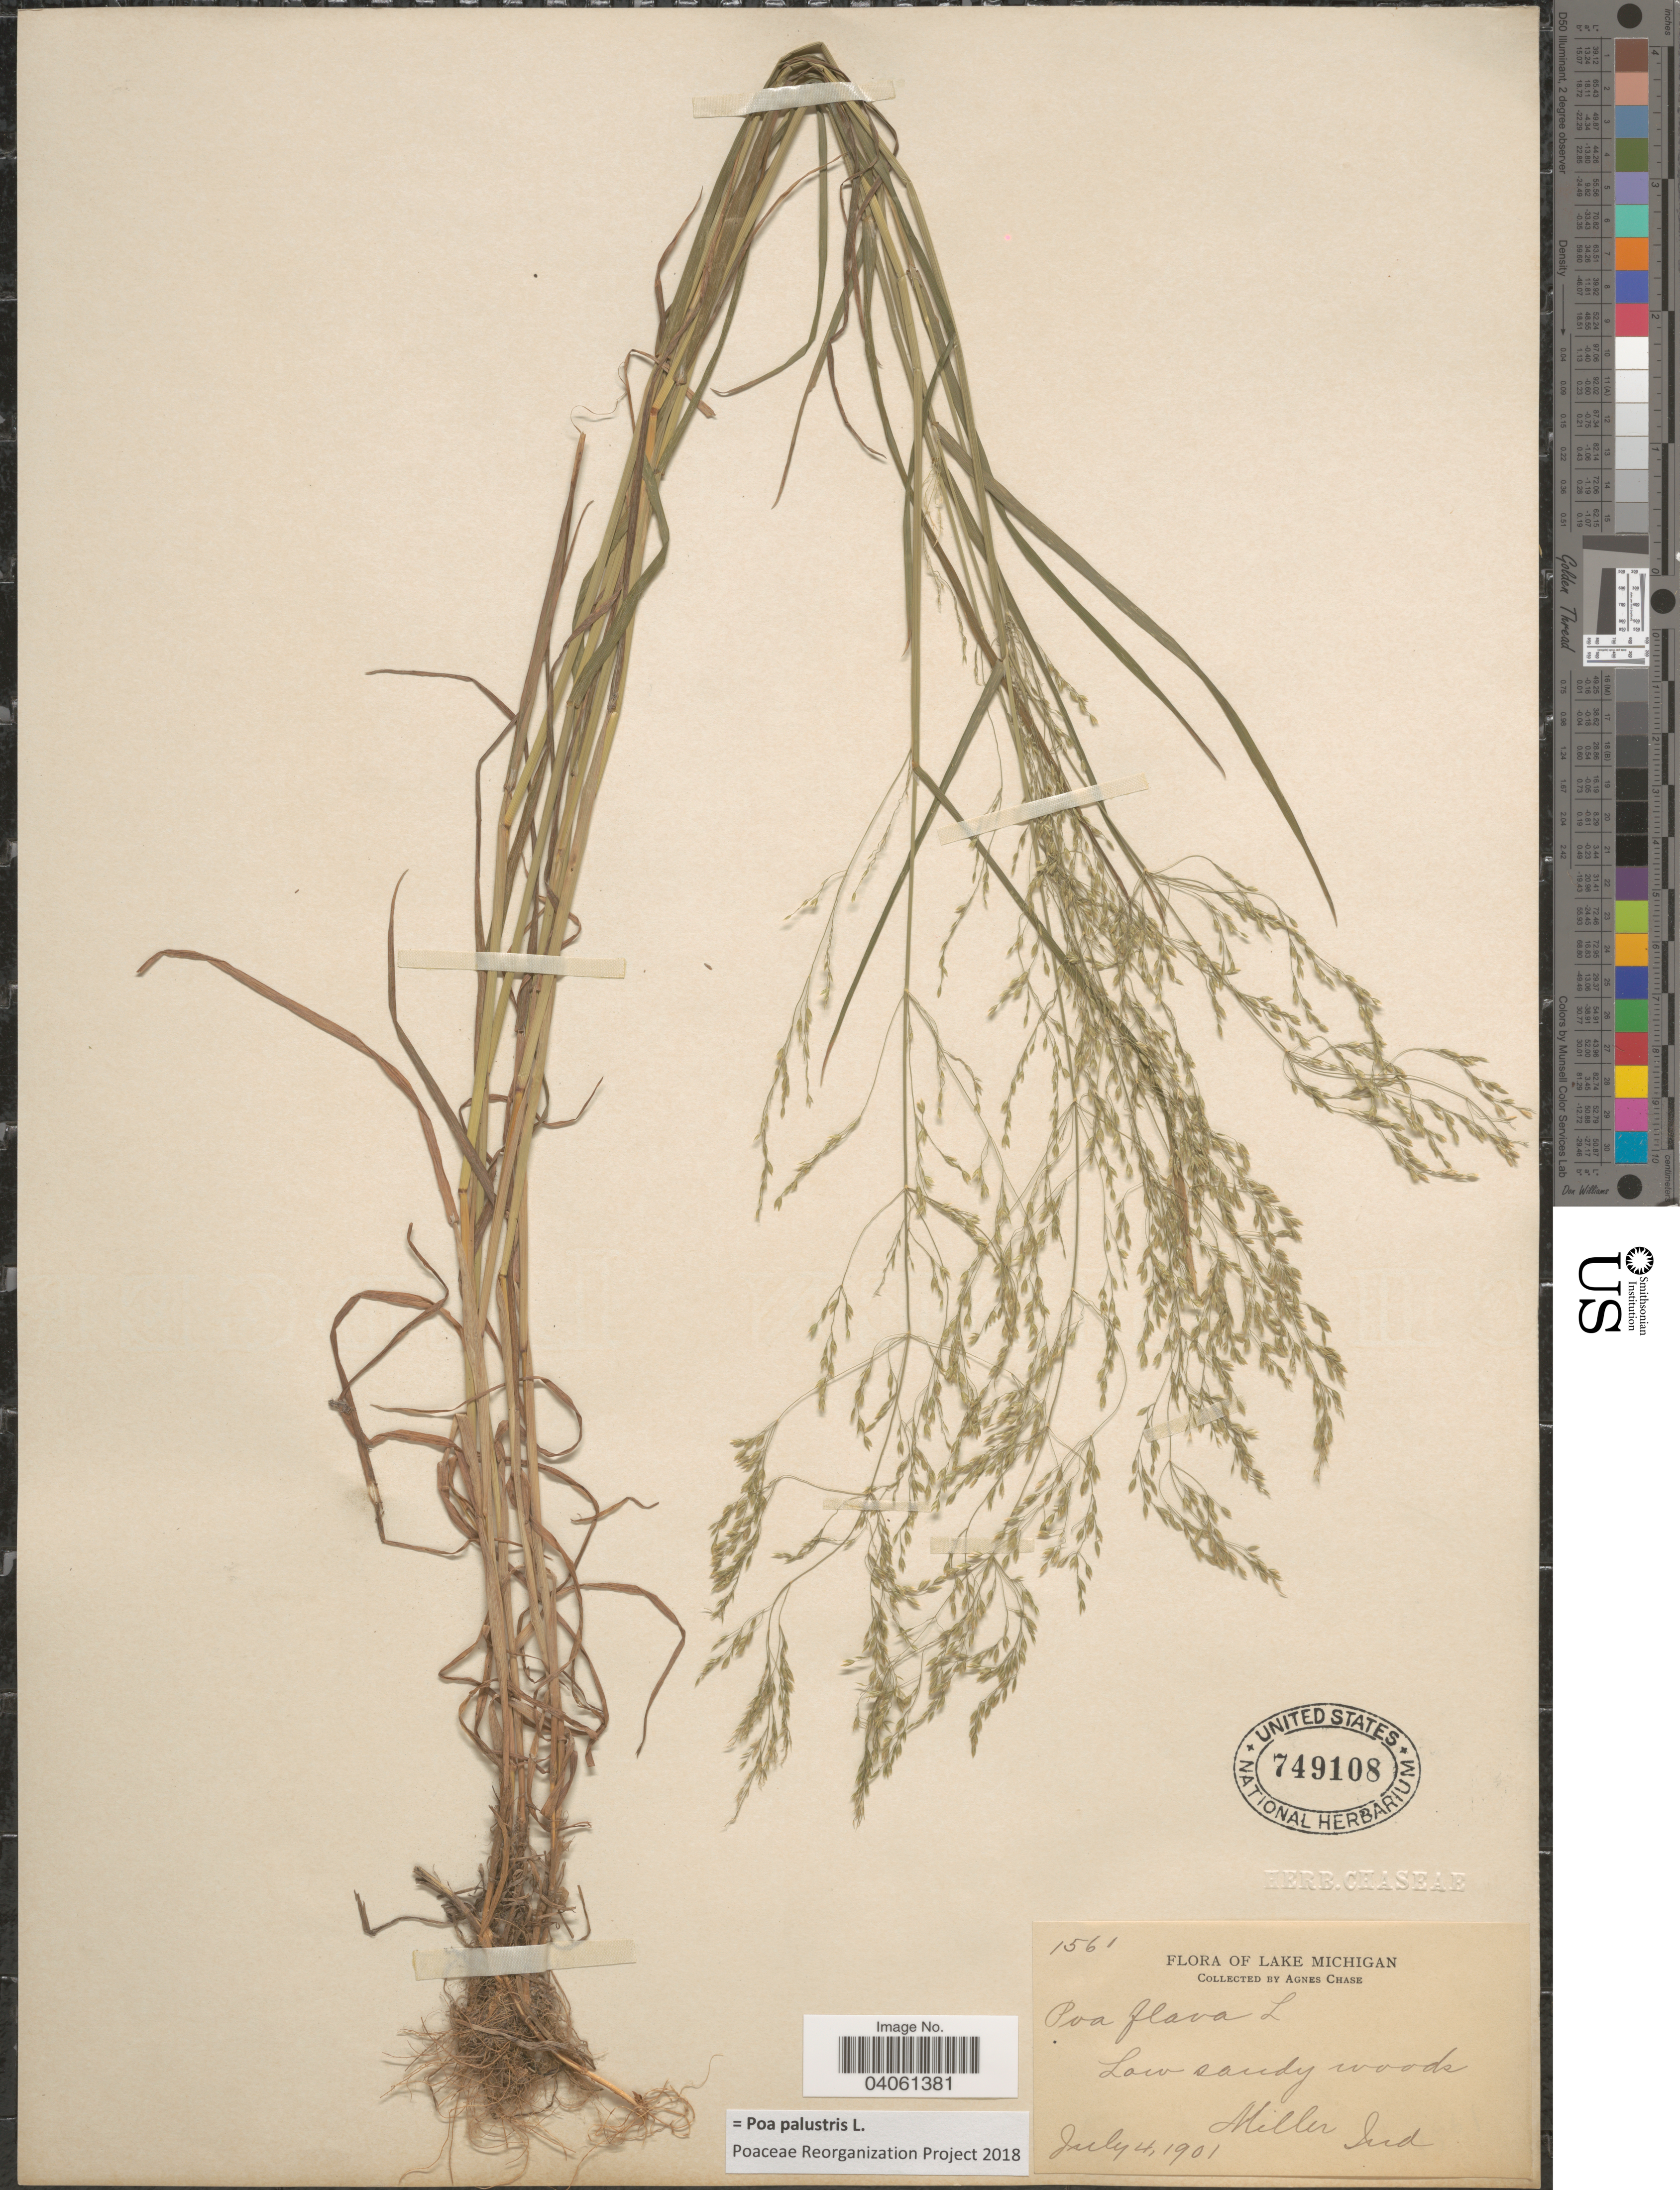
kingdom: Plantae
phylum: Tracheophyta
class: Liliopsida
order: Poales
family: Poaceae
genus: Poa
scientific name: Poa palustris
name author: L.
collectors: A. Chase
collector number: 1561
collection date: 1901-07-04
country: United States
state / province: Indiana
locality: Lake Michigan. Low sandy woods Miller.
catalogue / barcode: US 749108